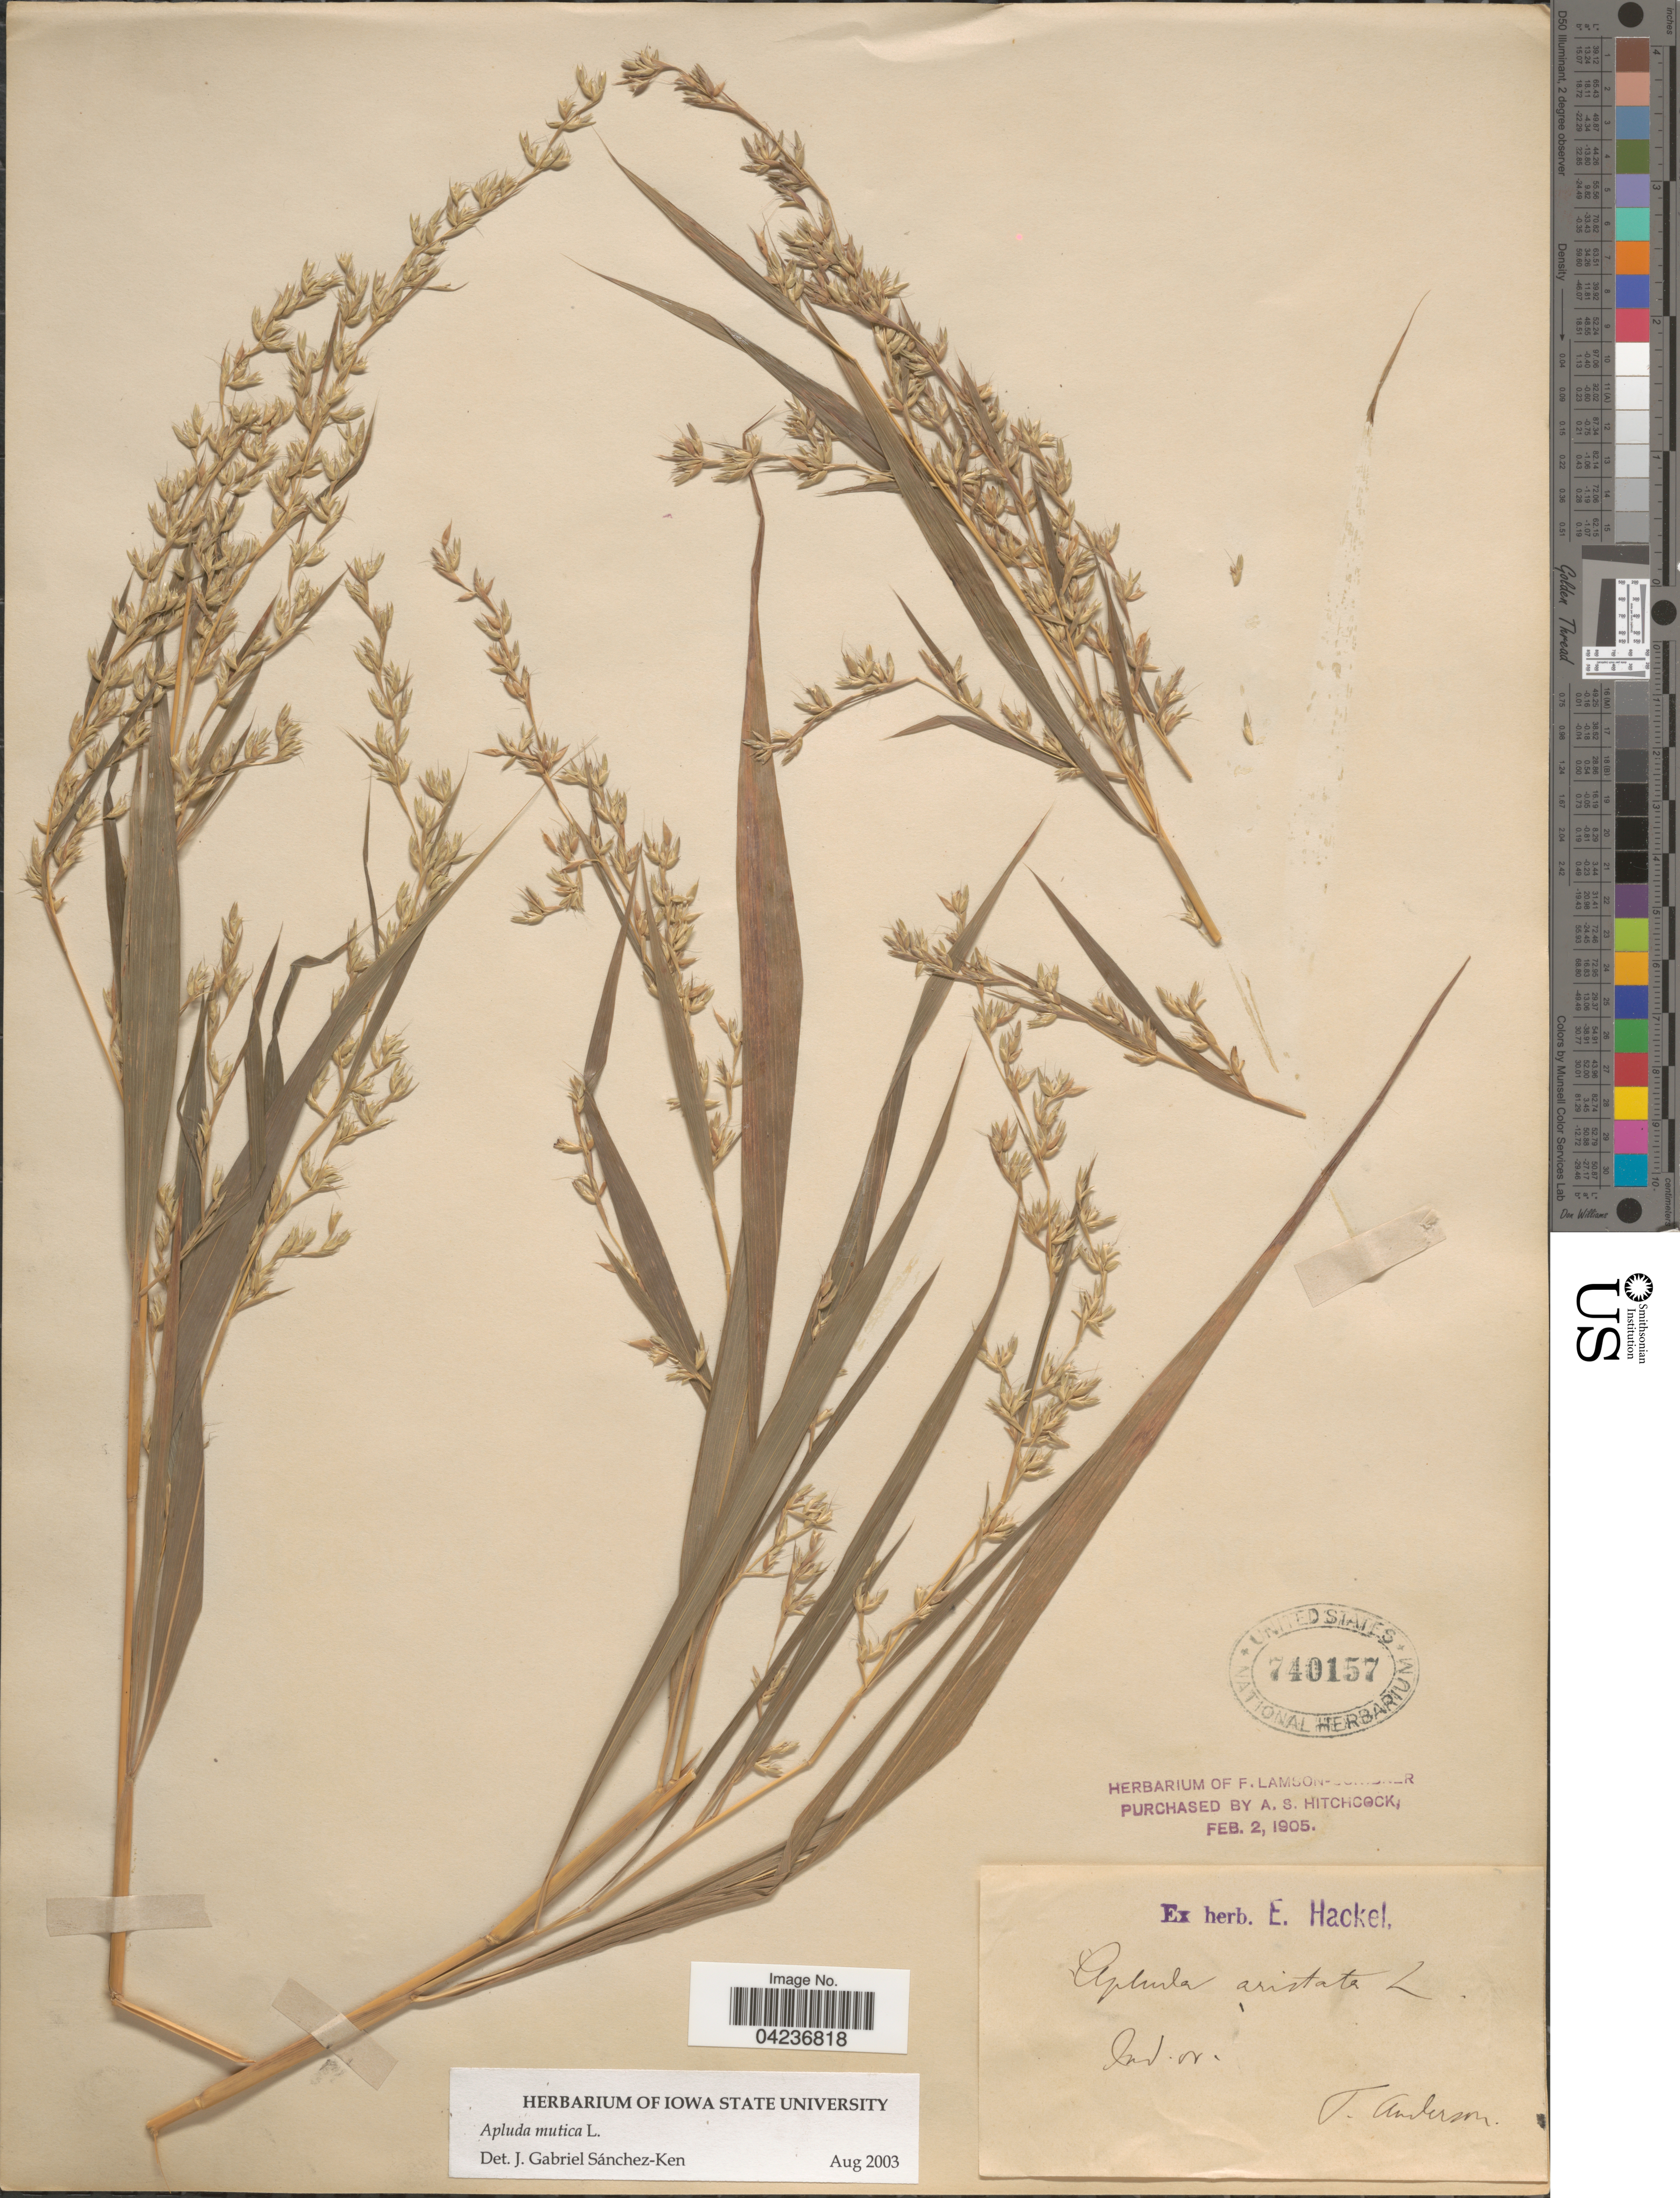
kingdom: Plantae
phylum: Tracheophyta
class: Liliopsida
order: Poales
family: Poaceae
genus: Apluda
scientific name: Apluda mutica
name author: L.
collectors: -- Anderson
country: India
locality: Ind. or.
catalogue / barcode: US 740157